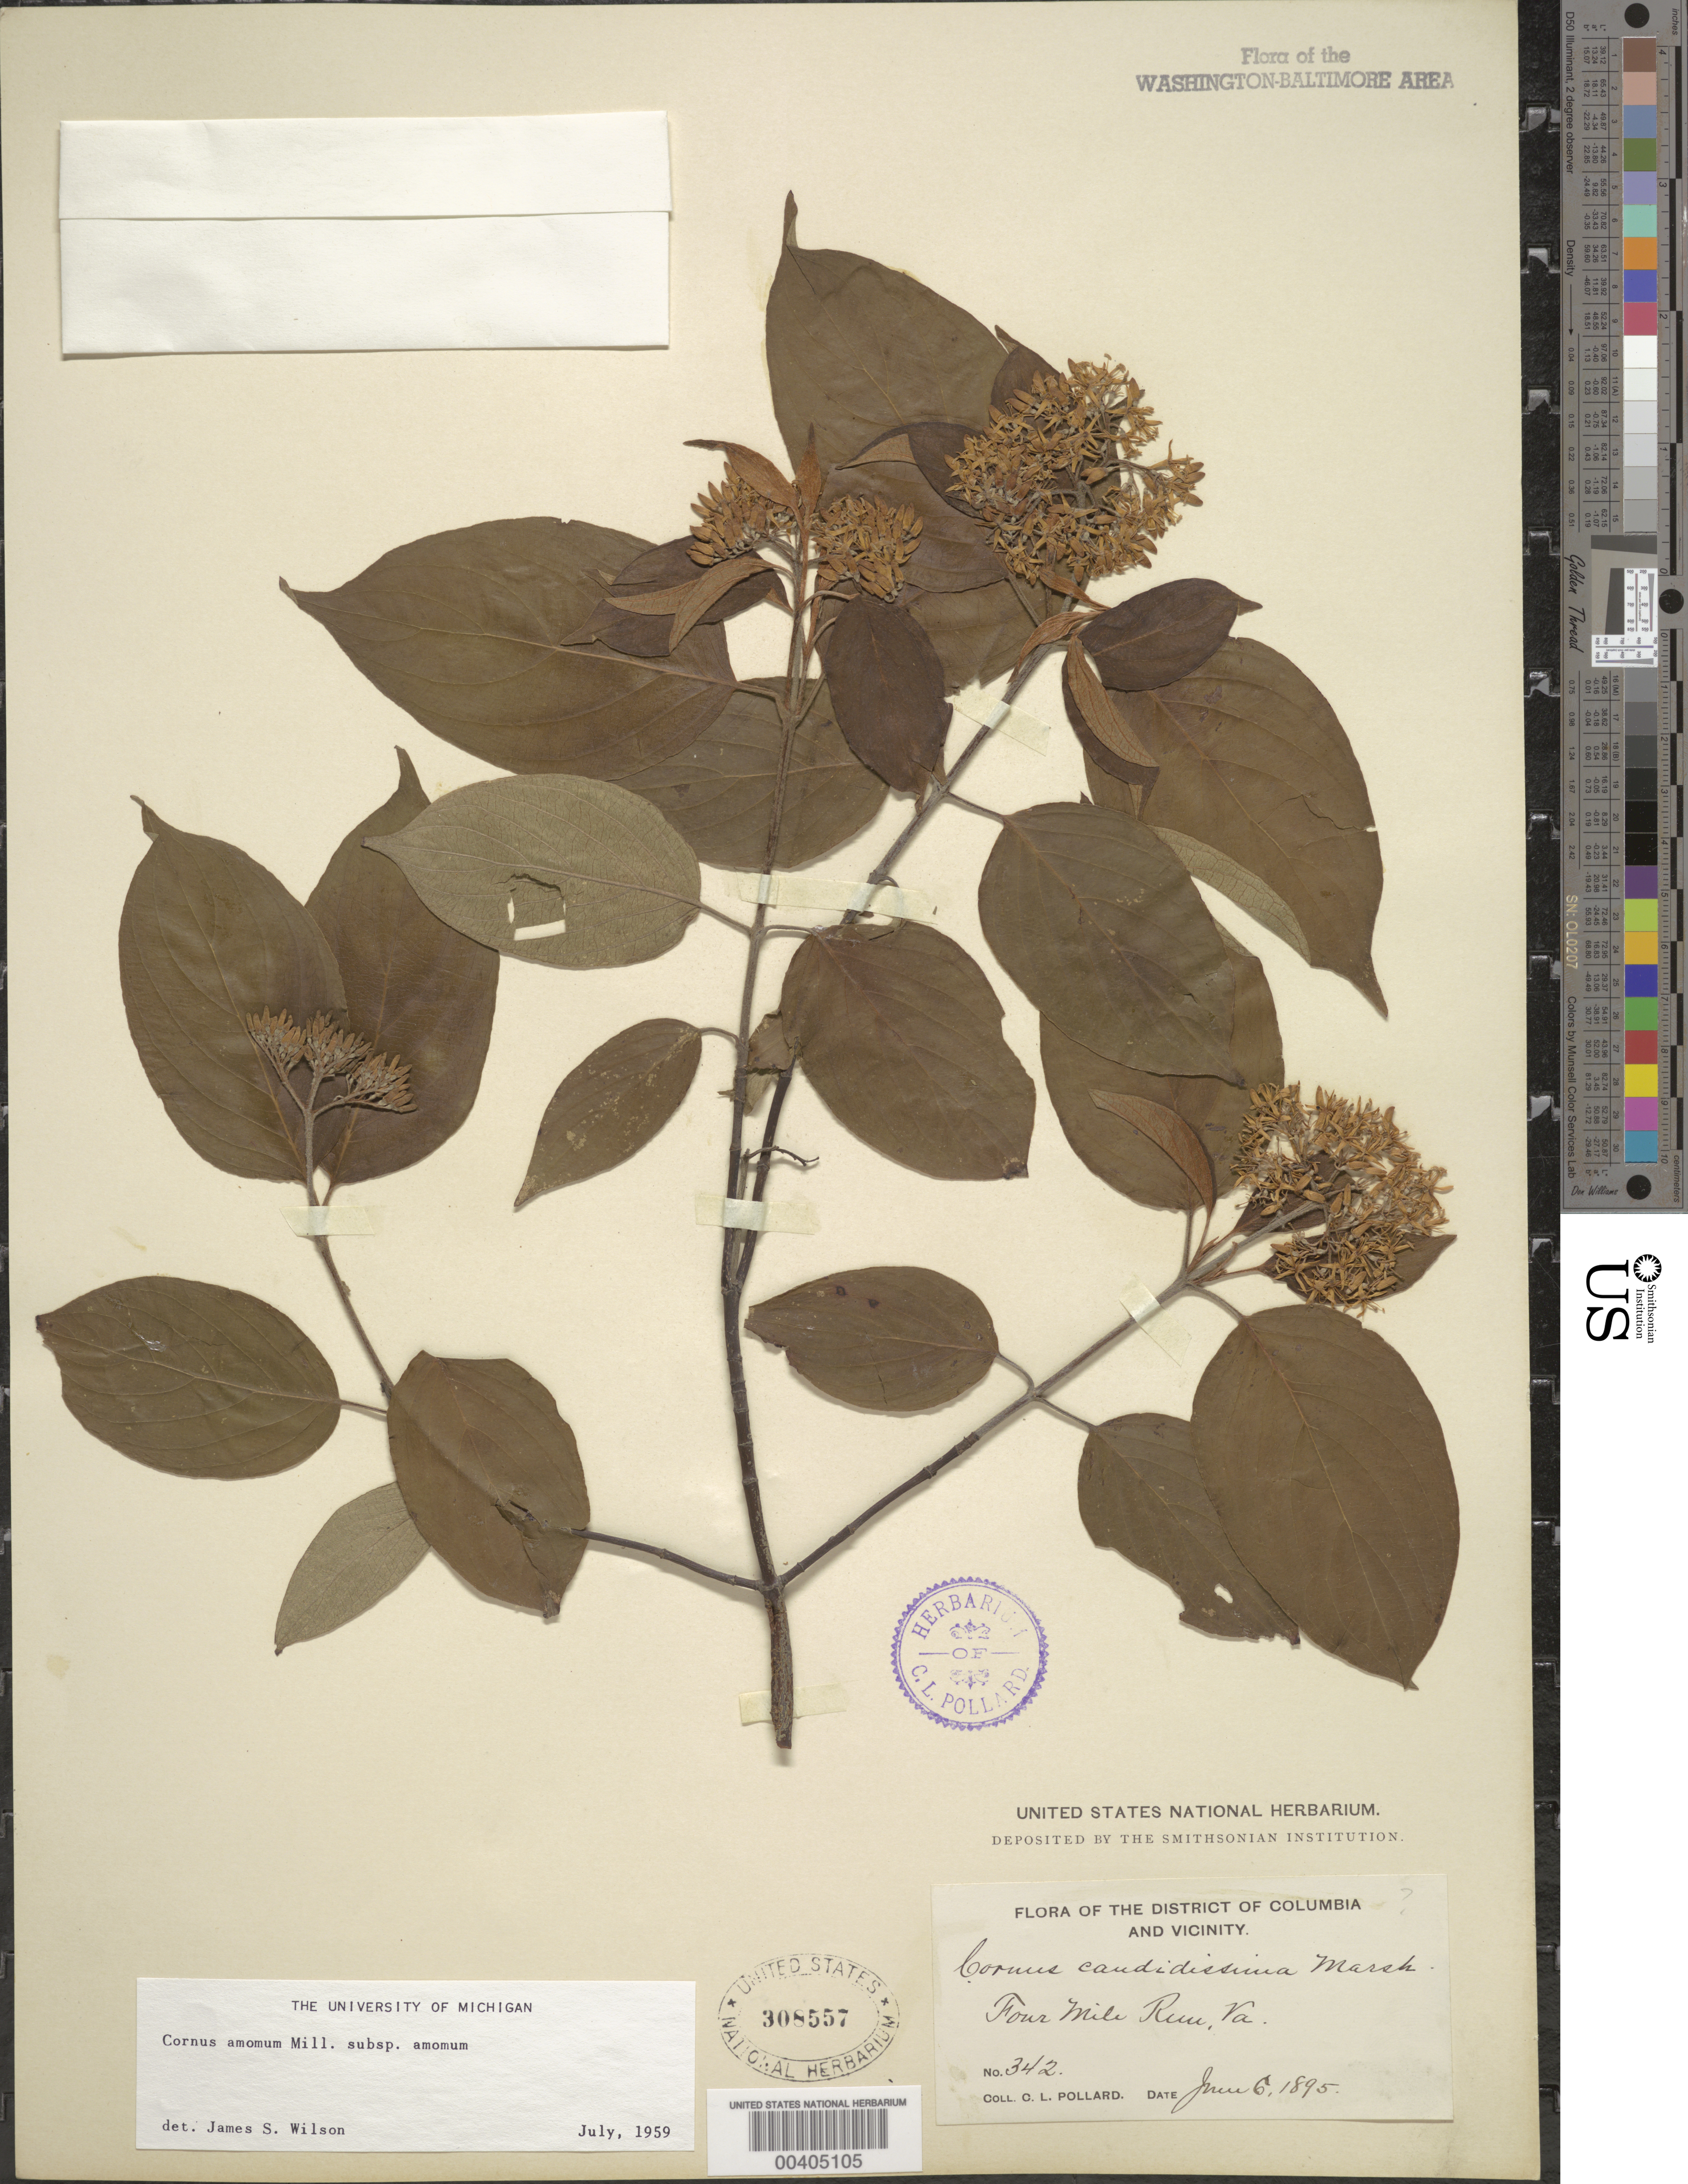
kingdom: Plantae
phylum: Tracheophyta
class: Magnoliopsida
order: Cornales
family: Cornaceae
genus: Cornus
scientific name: Cornus amomum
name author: Mill.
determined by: Wilson, J. S., (MICH), University of Michigan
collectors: C. L. Pollard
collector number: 342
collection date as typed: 06 Jun 1895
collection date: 1895-06-06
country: United States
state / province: Virginia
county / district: Arlington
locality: Four Mile Run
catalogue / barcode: US 308557